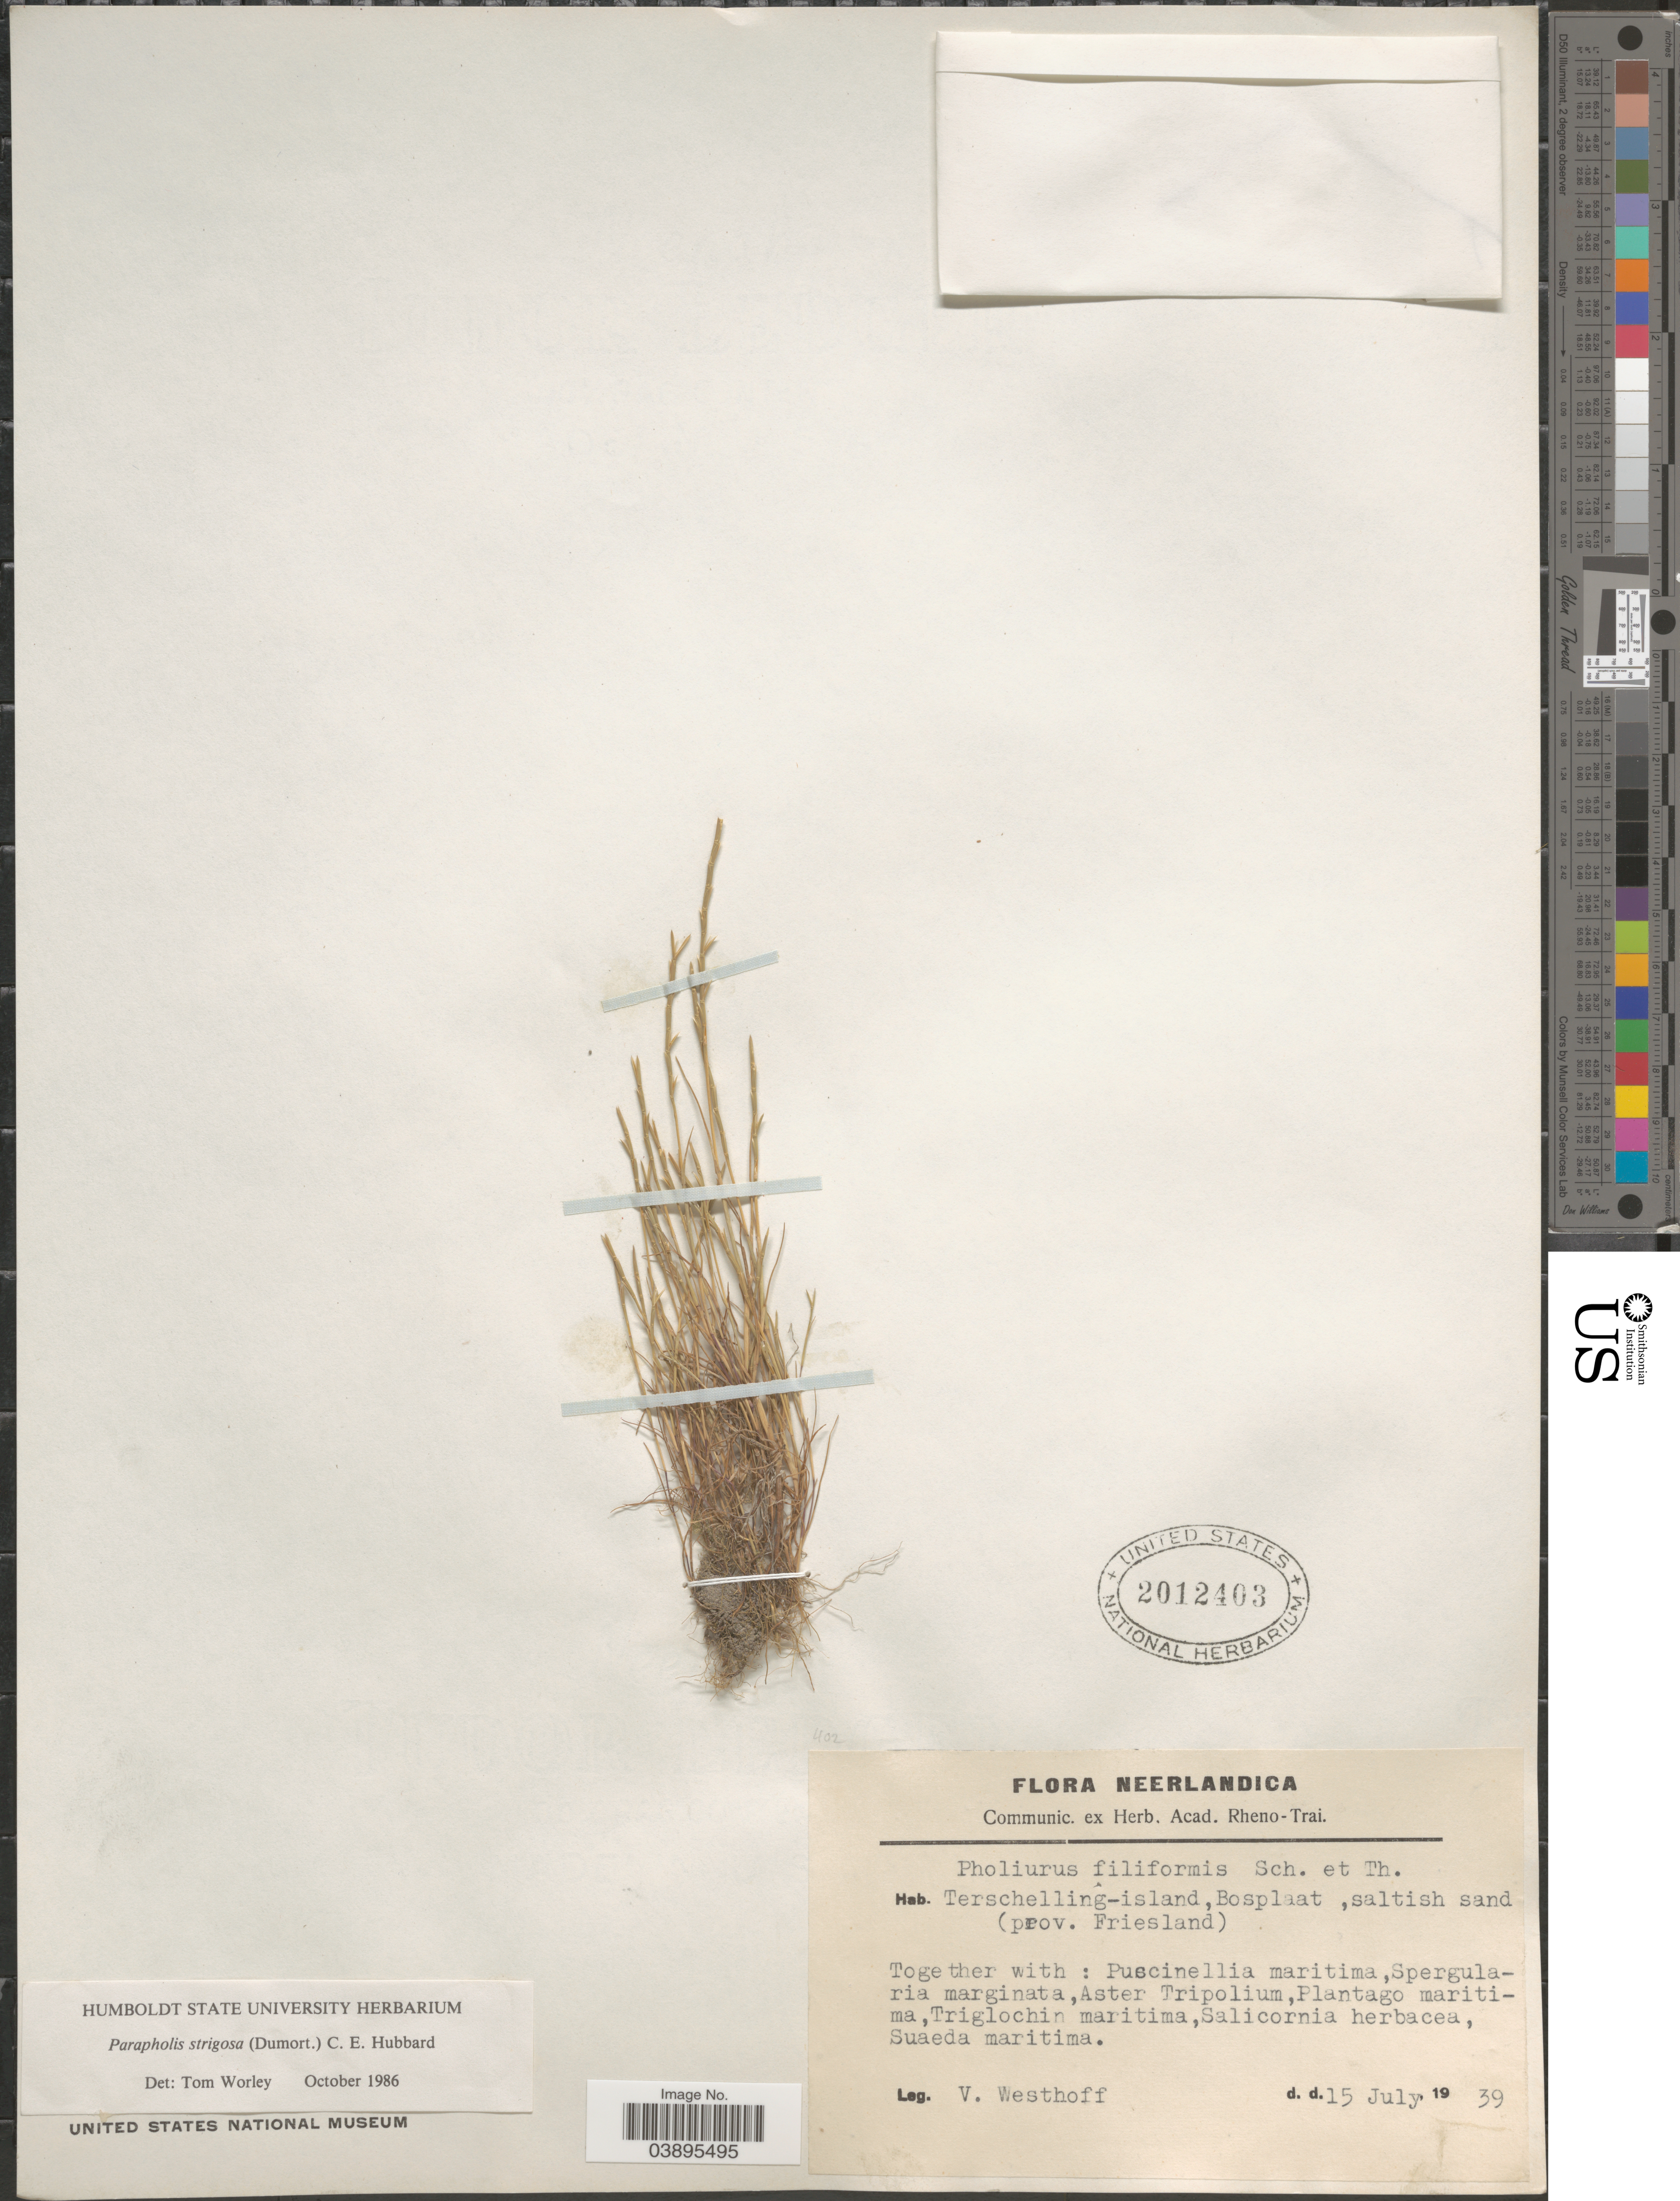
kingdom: Plantae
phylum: Tracheophyta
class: Liliopsida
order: Poales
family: Poaceae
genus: Parapholis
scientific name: Parapholis strigosa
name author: (Dumort.) C.E. Hubb.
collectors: V. Westhoff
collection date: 1939-07-15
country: Netherlands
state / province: Friesland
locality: Neerlandica. Terschelling-island, Bosplaat.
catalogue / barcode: US 2012403